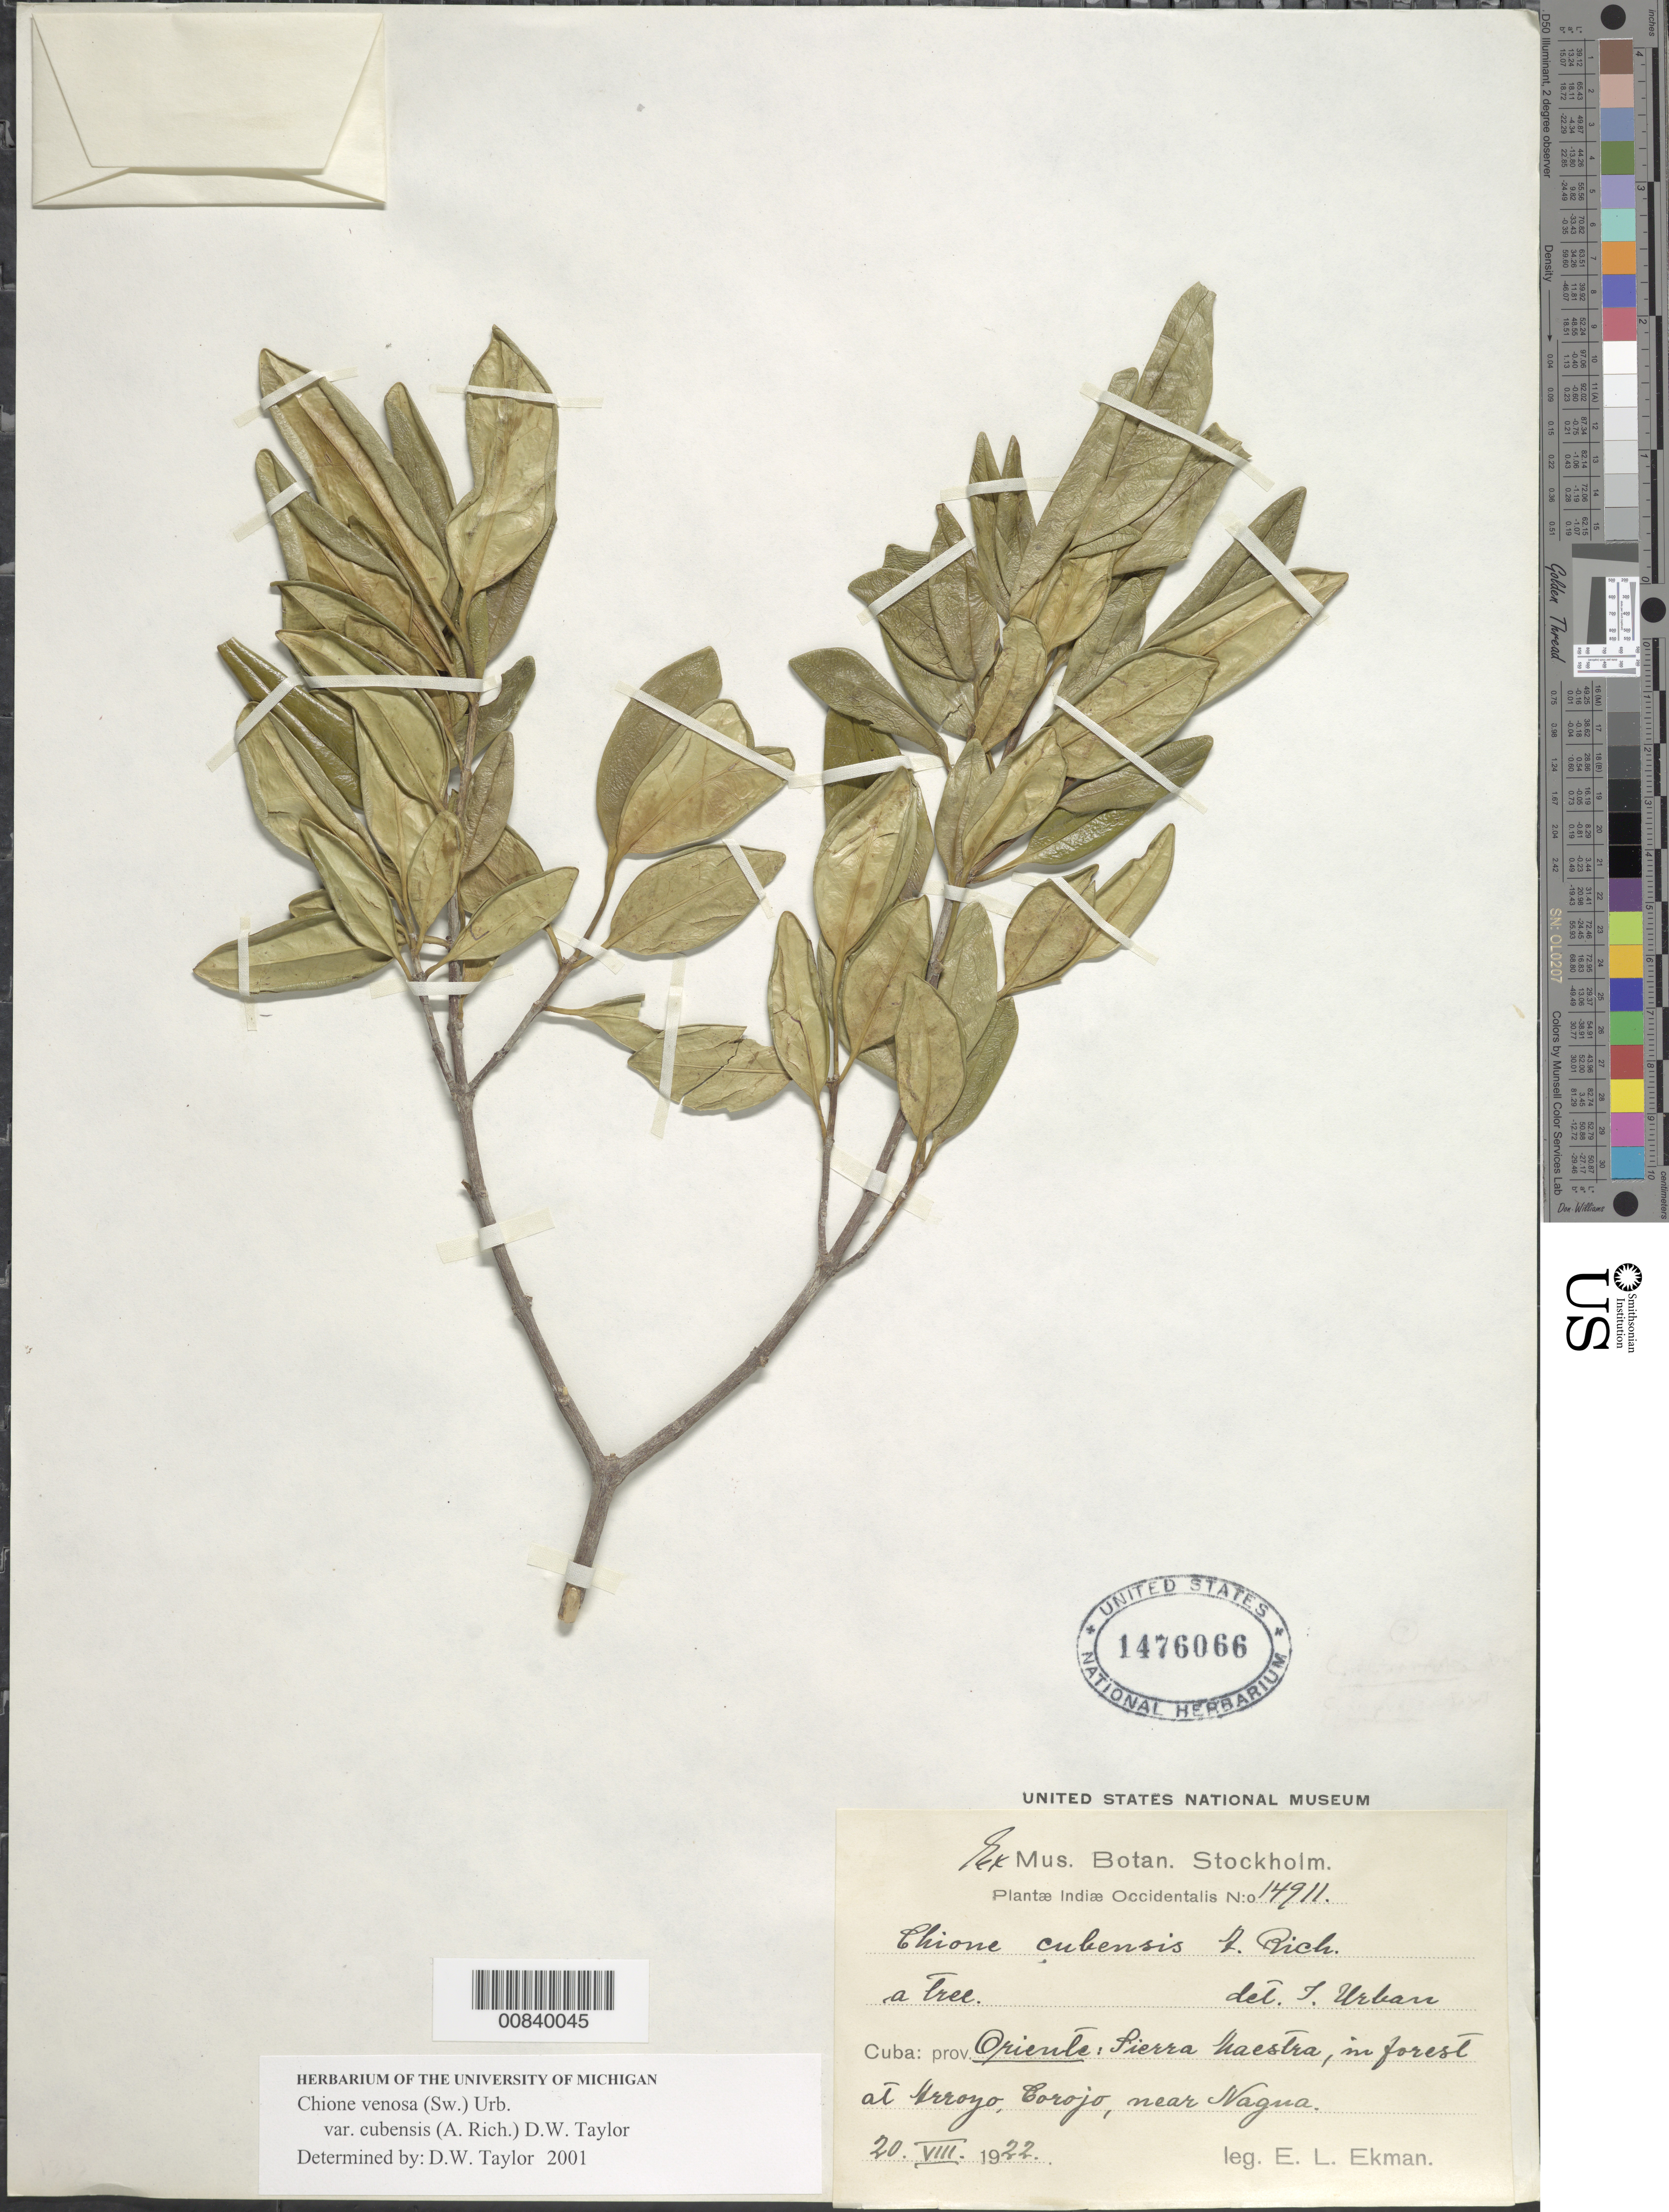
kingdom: Plantae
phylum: Tracheophyta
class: Magnoliopsida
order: Gentianales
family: Rubiaceae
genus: Chione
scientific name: Chione venosa var. cubensis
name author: (Sw.) Urb.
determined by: Taylor, D. W., (MICH), University of Michigan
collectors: E. L. Ekman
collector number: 14911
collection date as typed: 20 Aug 1922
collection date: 1922-08-20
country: Cuba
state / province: Oriente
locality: Sierra Maestra, at Arroyo Corojo, near Nagua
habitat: In forest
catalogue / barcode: US 1476066